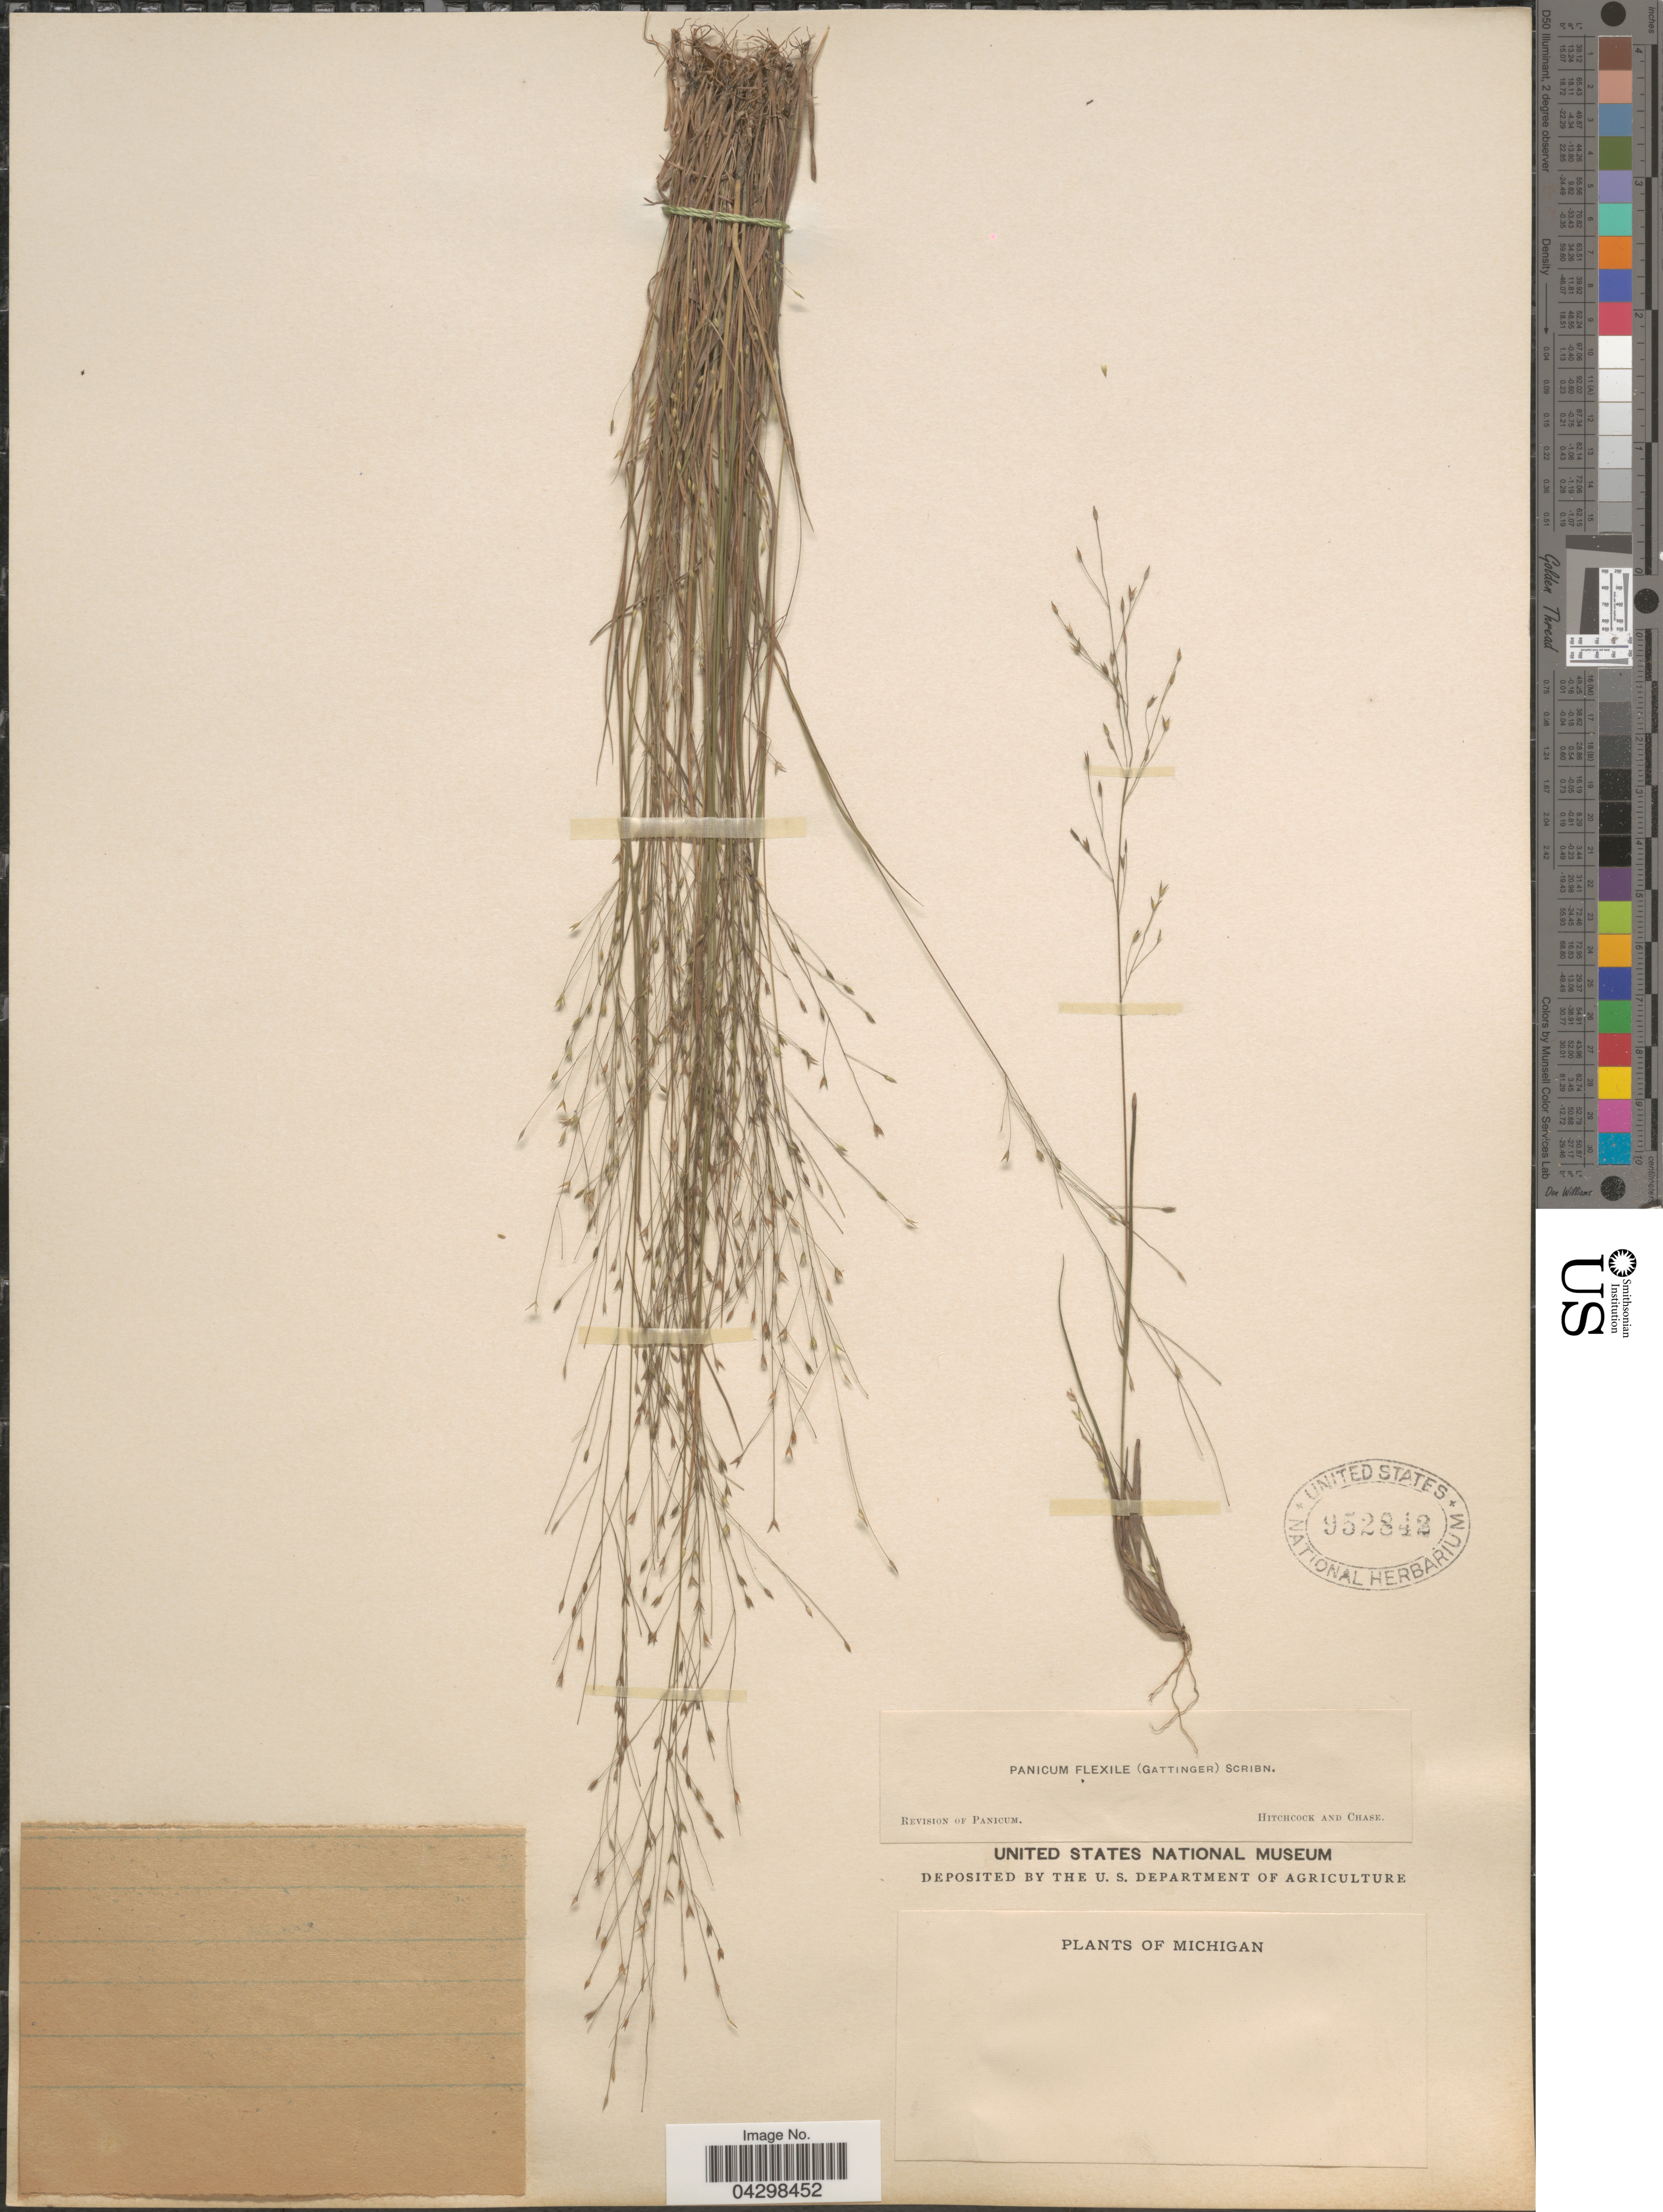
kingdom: Plantae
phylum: Tracheophyta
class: Liliopsida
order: Poales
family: Poaceae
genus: Panicum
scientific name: Panicum flexile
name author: (Gatt.) Scribn.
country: United States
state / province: Michigan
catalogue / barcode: US 952842